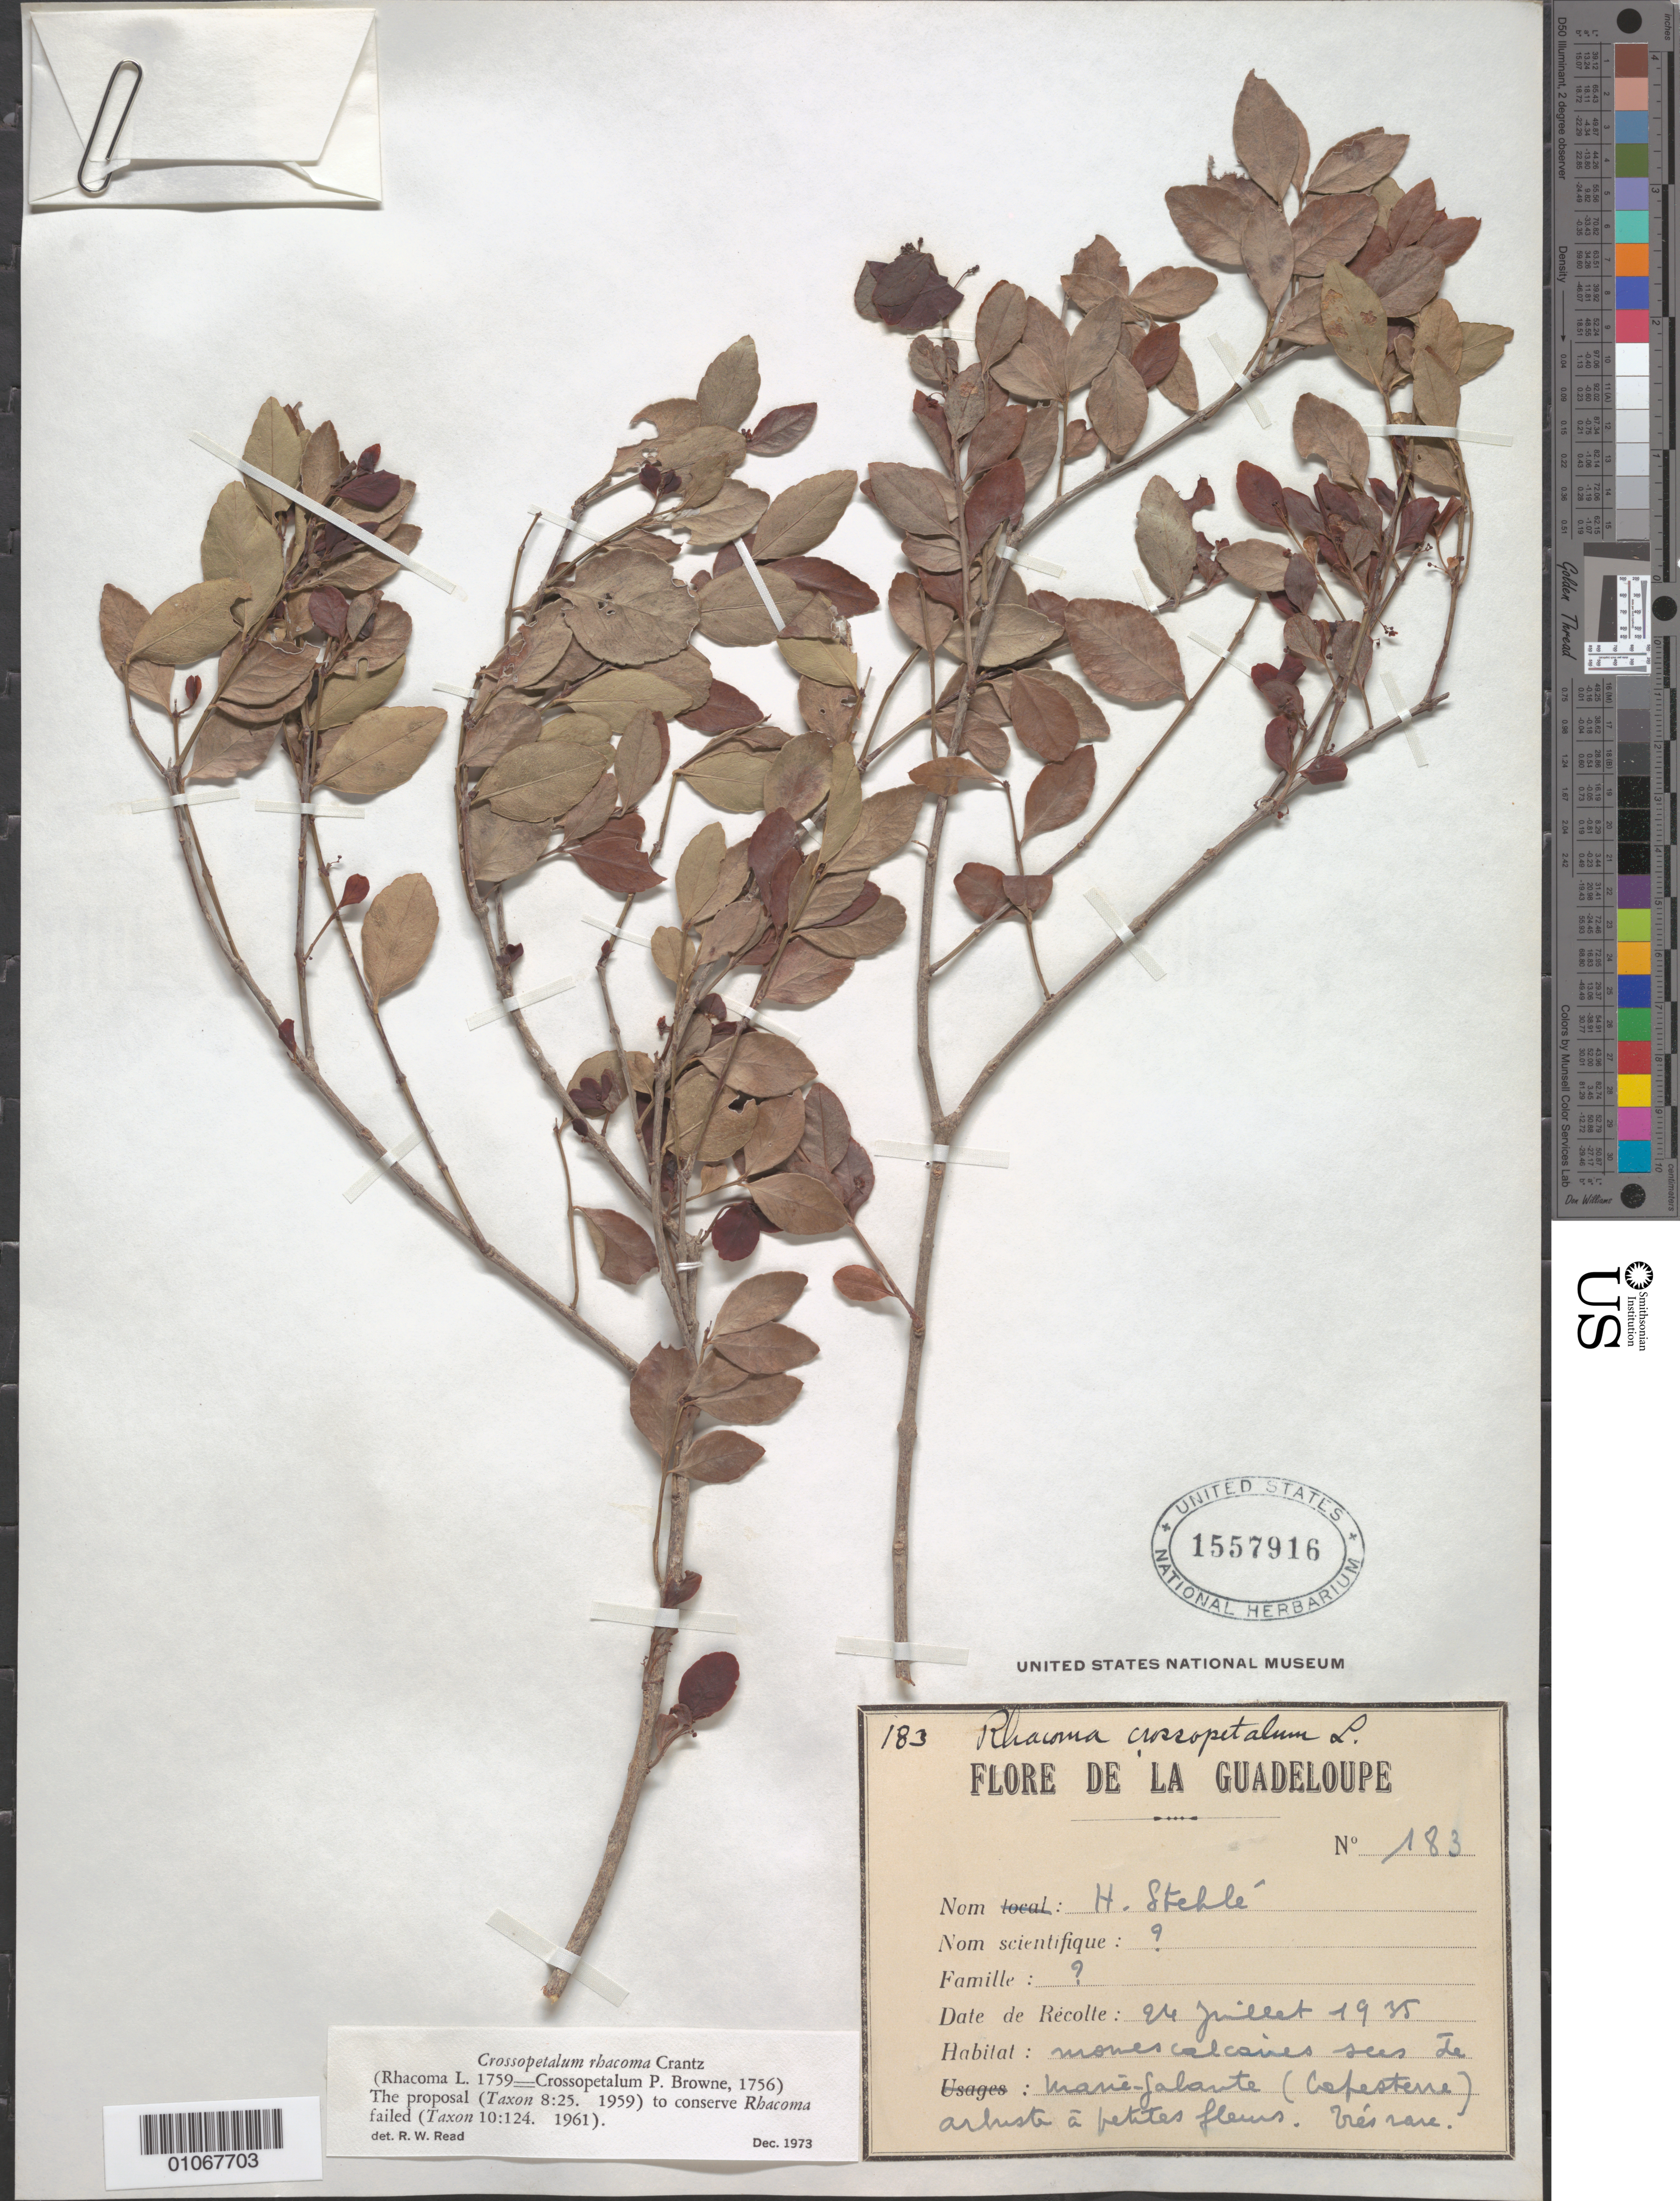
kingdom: Plantae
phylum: Tracheophyta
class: Magnoliopsida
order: Celastrales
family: Celastraceae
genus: Crossopetalum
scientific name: Crossopetalum rhacoma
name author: Crantz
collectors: H. Stehlé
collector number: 183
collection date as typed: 24 Jul 1935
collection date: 1935-07-24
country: Guadeloupe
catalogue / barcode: US 1557916